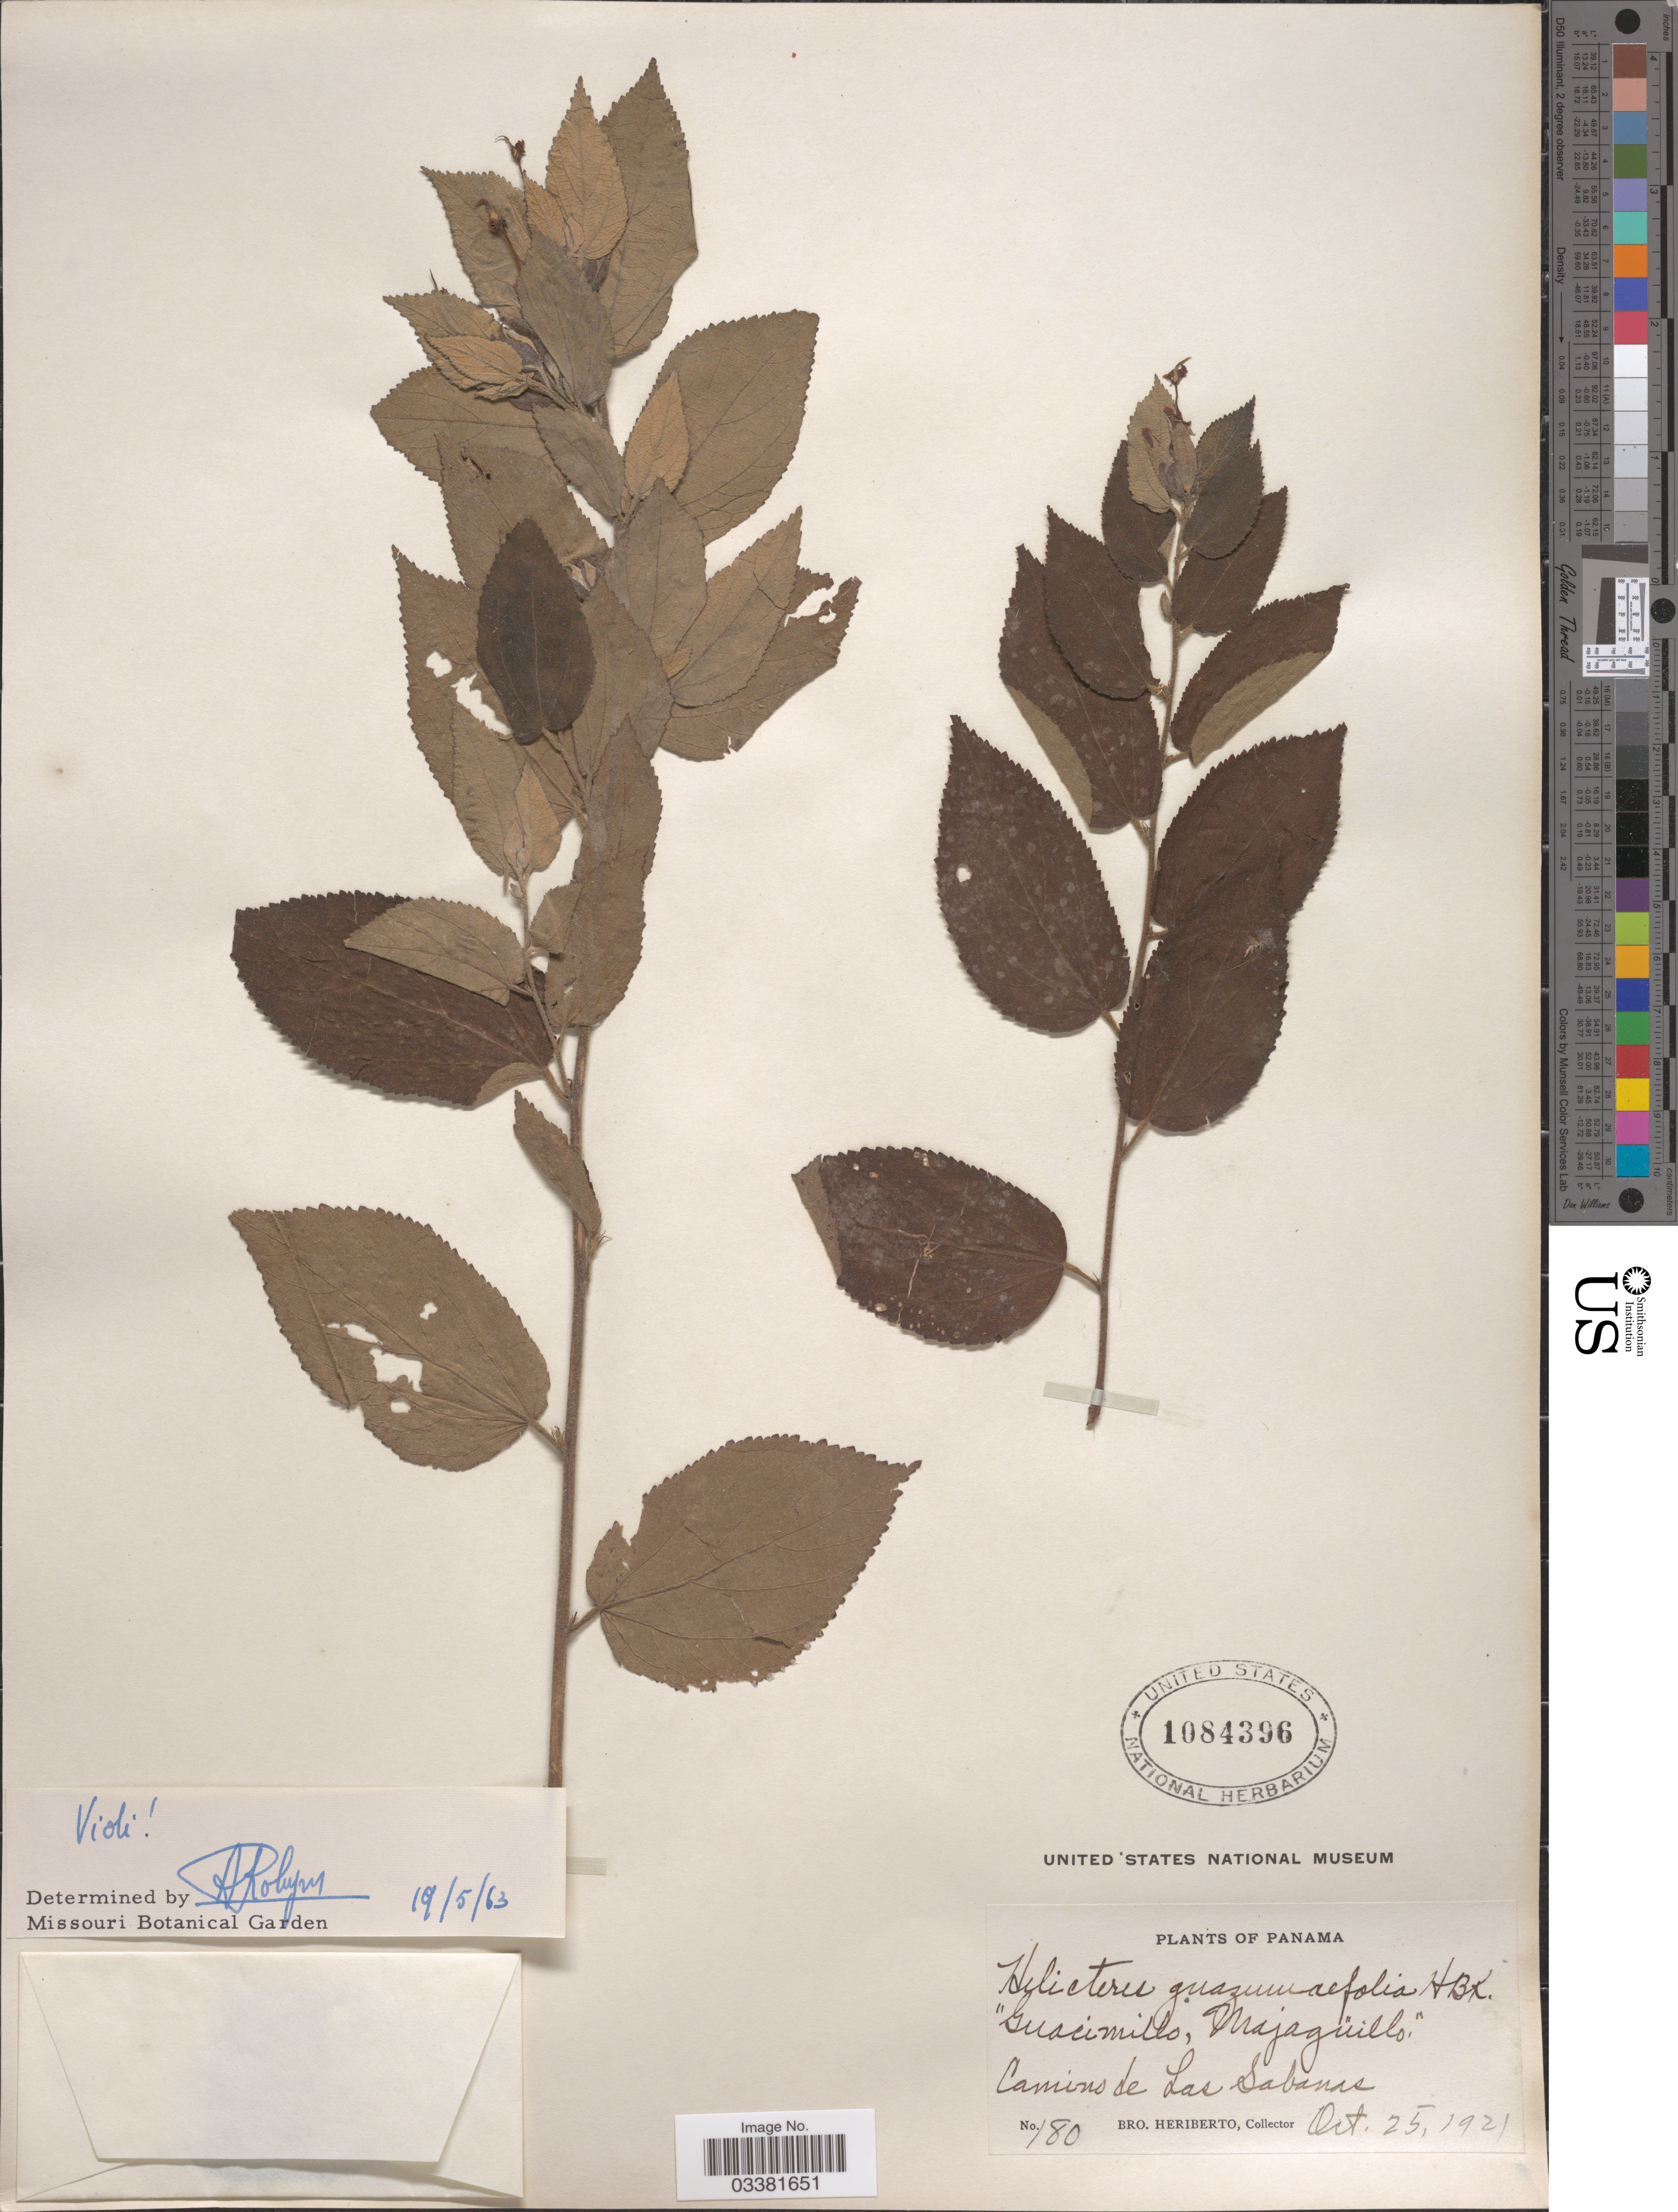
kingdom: Plantae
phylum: Tracheophyta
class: Magnoliopsida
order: Malvales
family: Malvaceae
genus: Helicteres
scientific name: Helicteres guazumifolia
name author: Kunth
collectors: B. Heriberto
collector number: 180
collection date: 1921-10-25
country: Panama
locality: Camino de Las Sabanas.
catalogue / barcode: US 1084396